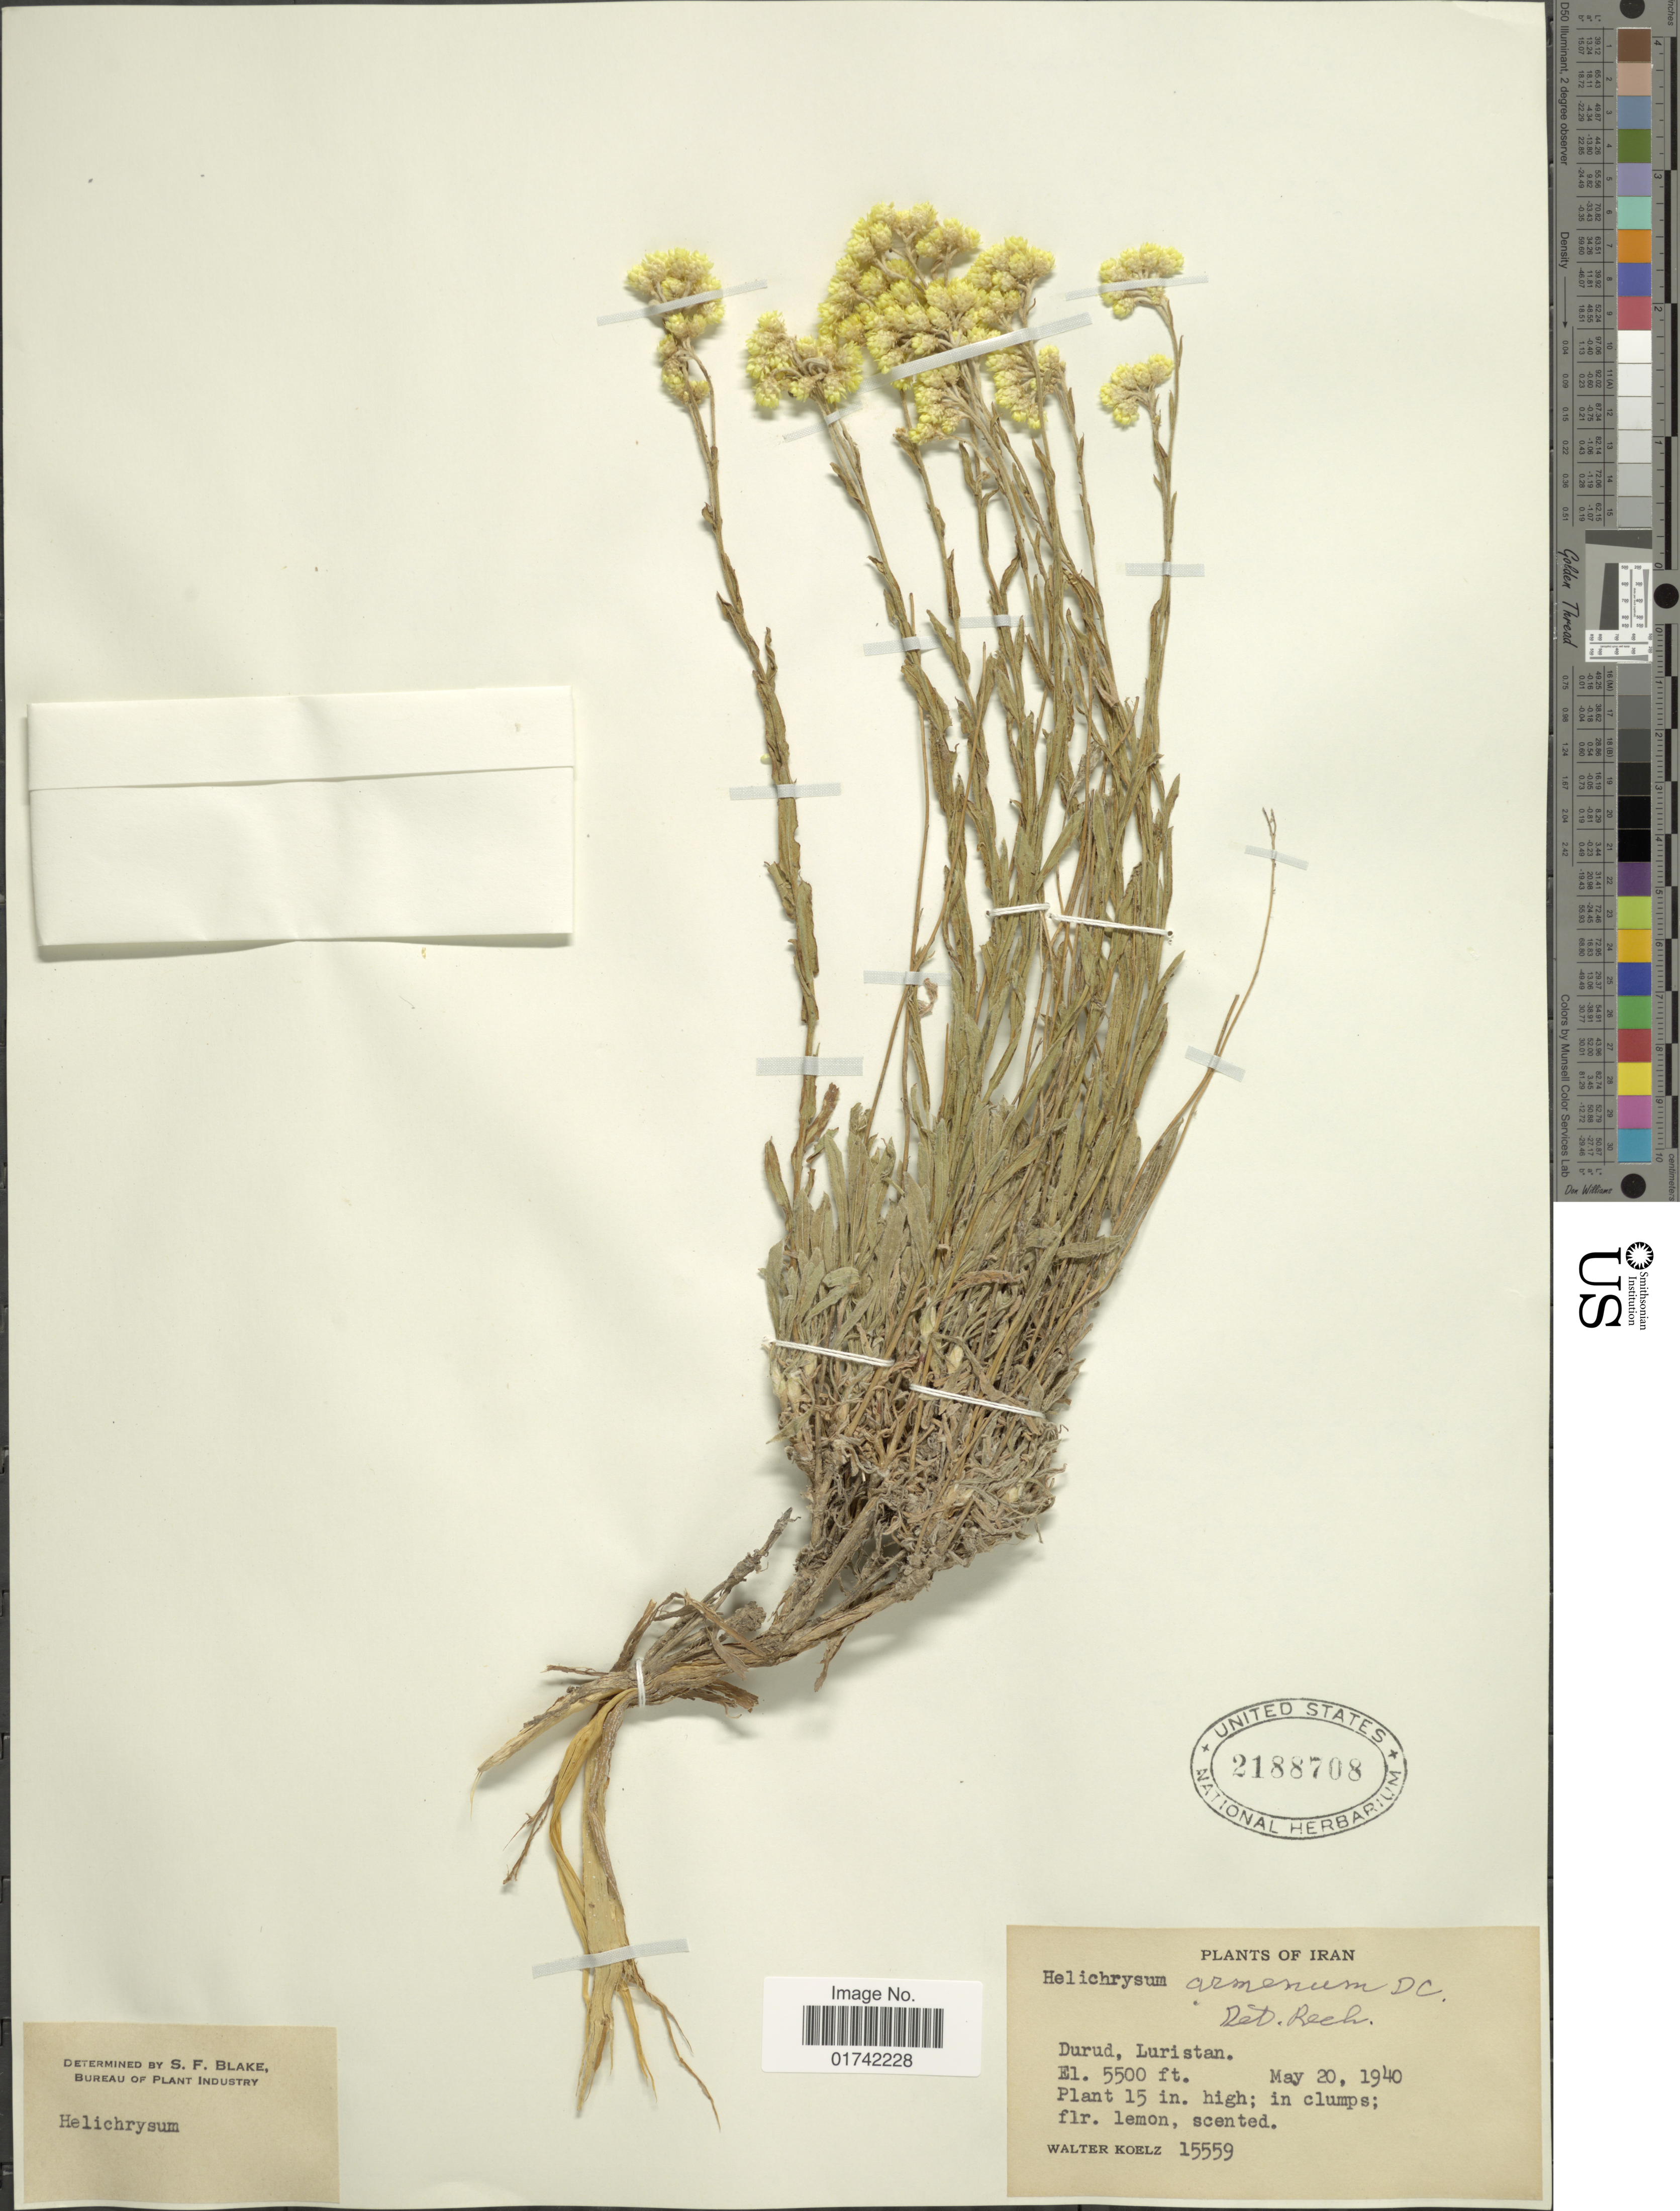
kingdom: Plantae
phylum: Tracheophyta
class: Magnoliopsida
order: Asterales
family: Asteraceae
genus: Helichrysum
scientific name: Helichrysum armenium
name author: DC.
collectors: W. N. Koelz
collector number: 15559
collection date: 1940-05-20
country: Iran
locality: Durud, Luristan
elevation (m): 1676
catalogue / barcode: US 2188708